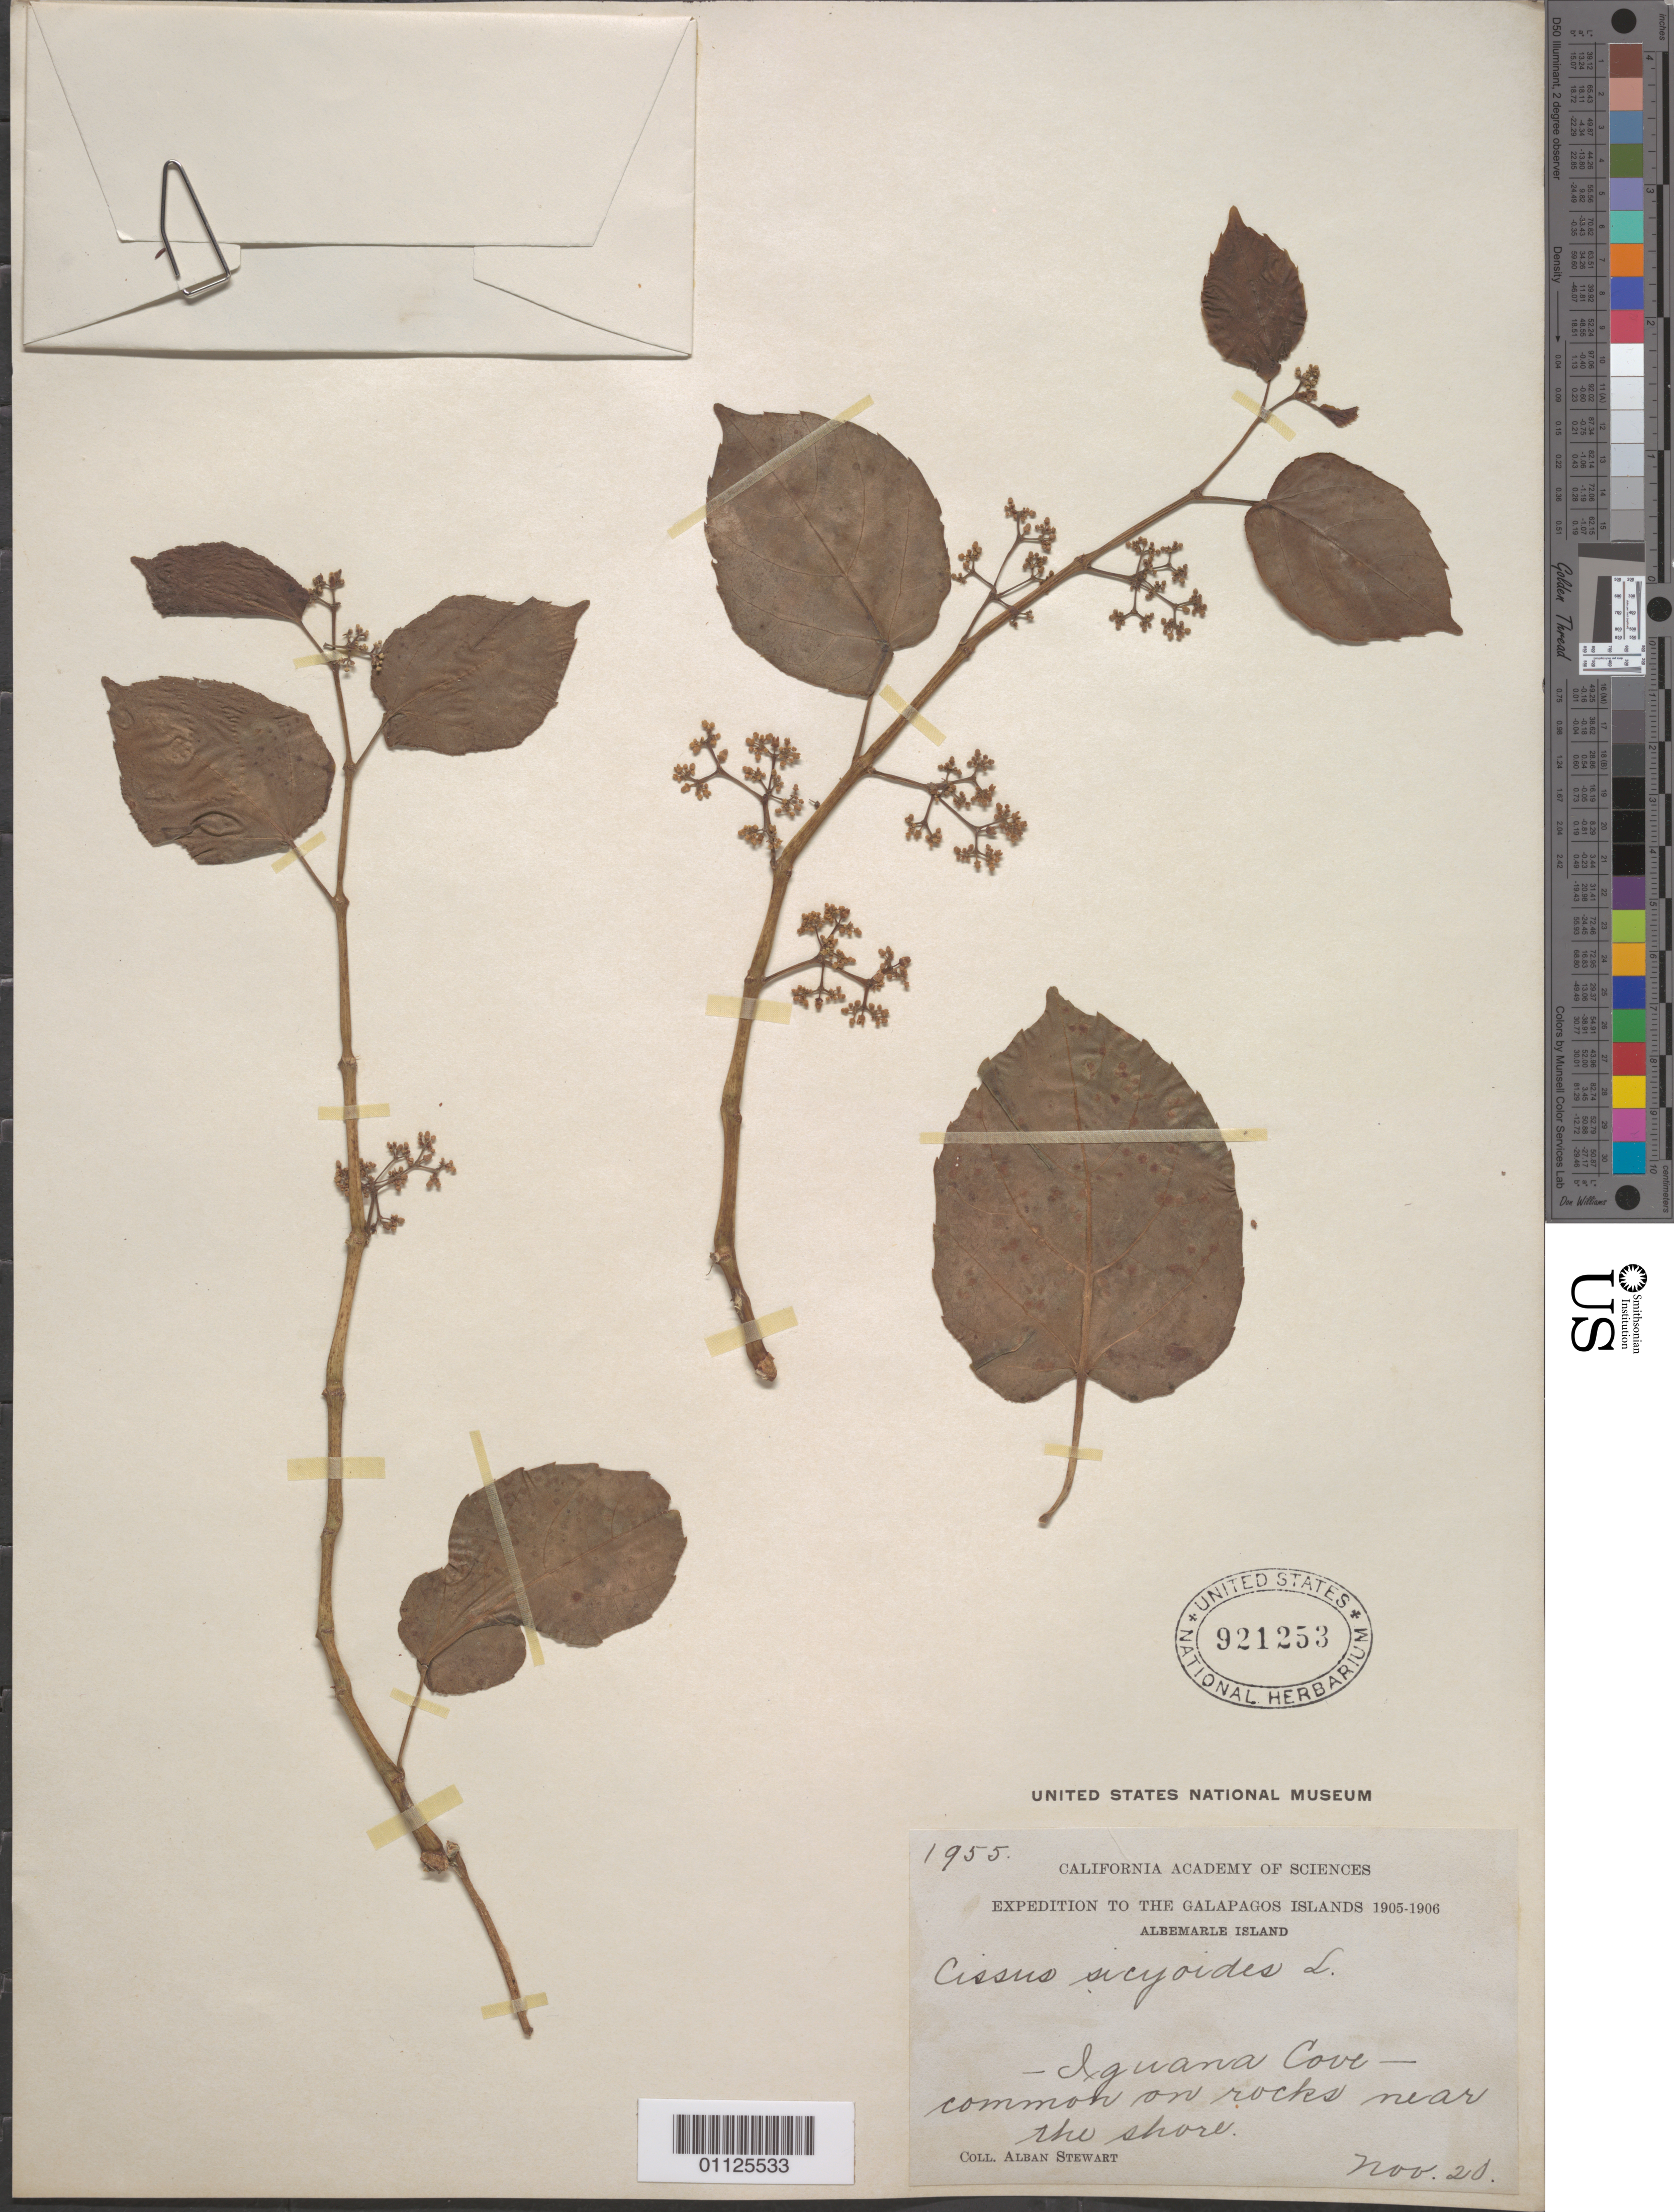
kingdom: Plantae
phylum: Tracheophyta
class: Magnoliopsida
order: Vitales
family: Vitaceae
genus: Cissus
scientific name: Cissus verticillata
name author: (L.) Nicolson & C.E. Jarvis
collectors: A. Stewart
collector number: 1955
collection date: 1905-11-20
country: Ecuador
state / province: Colón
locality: Galapagos Islands. Albemarle Island.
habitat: Common on rocks.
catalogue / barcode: US 921253